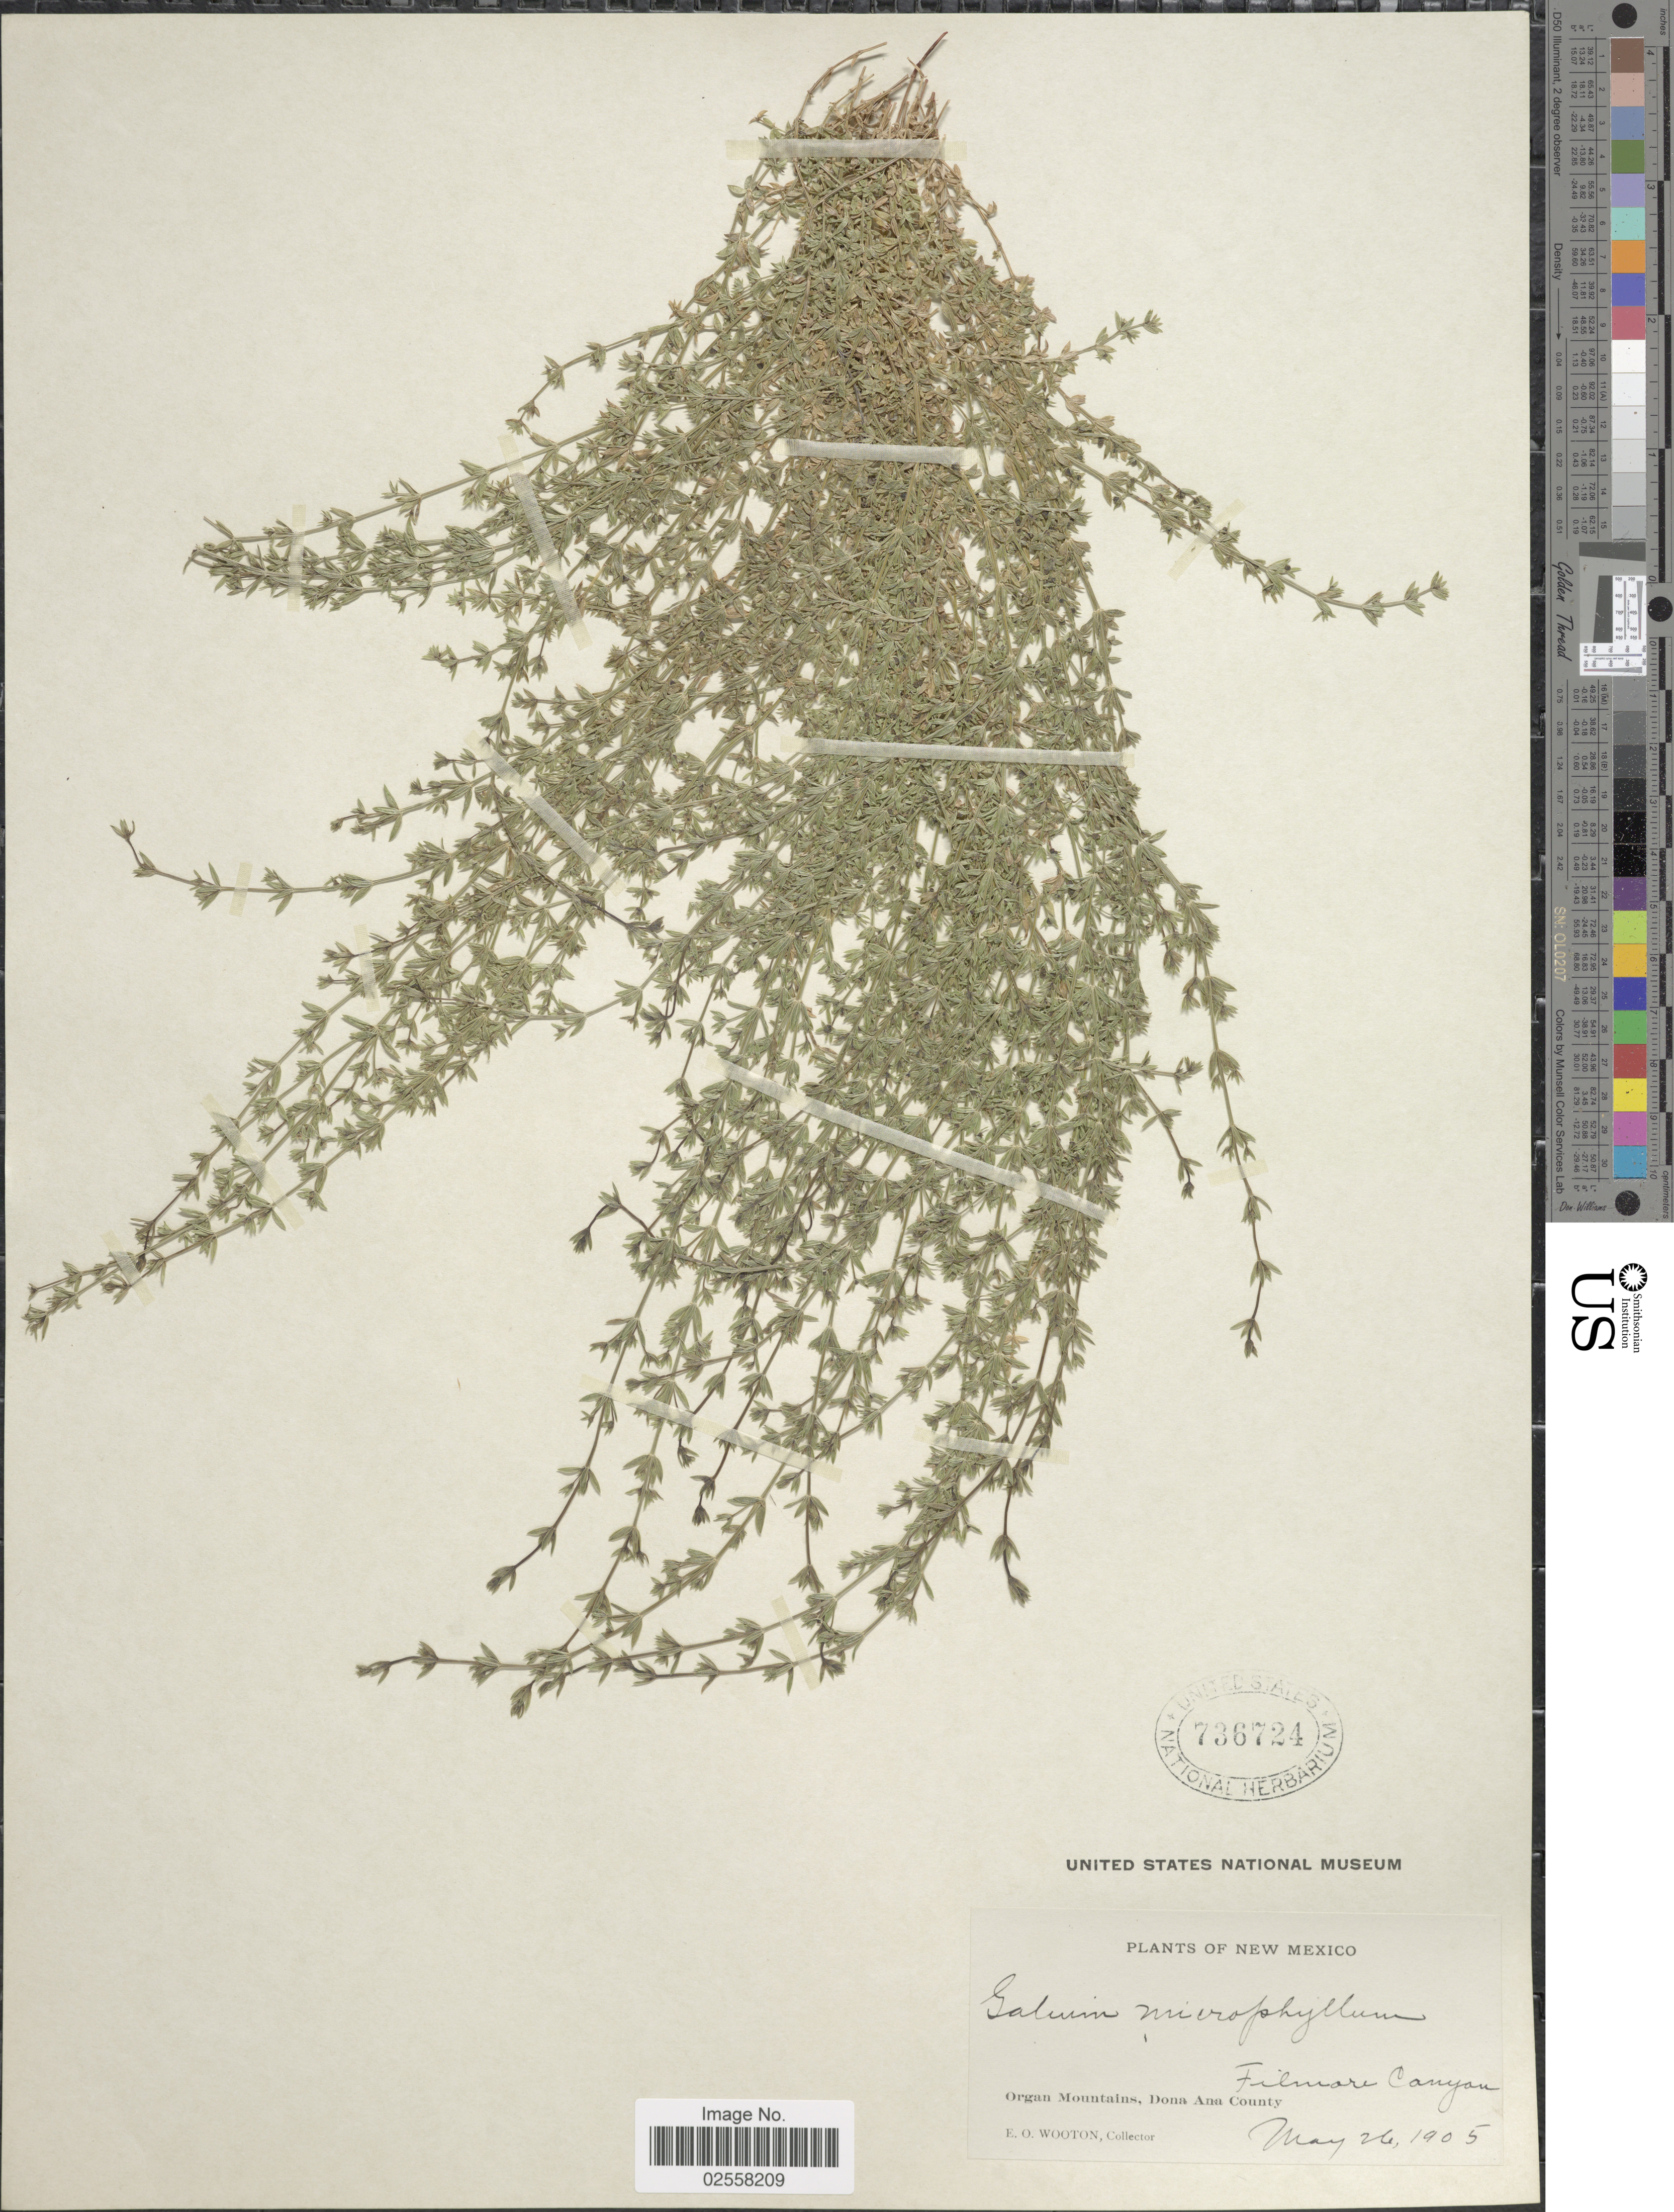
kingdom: Plantae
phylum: Tracheophyta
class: Magnoliopsida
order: Gentianales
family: Rubiaceae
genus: Galium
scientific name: Galium microphyllum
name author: A. Gray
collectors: E. O. Wooton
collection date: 1905-05-26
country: United States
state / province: New Mexico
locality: Organ Mountains, Dona Ana County, Filmore Canyon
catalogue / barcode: US 736724